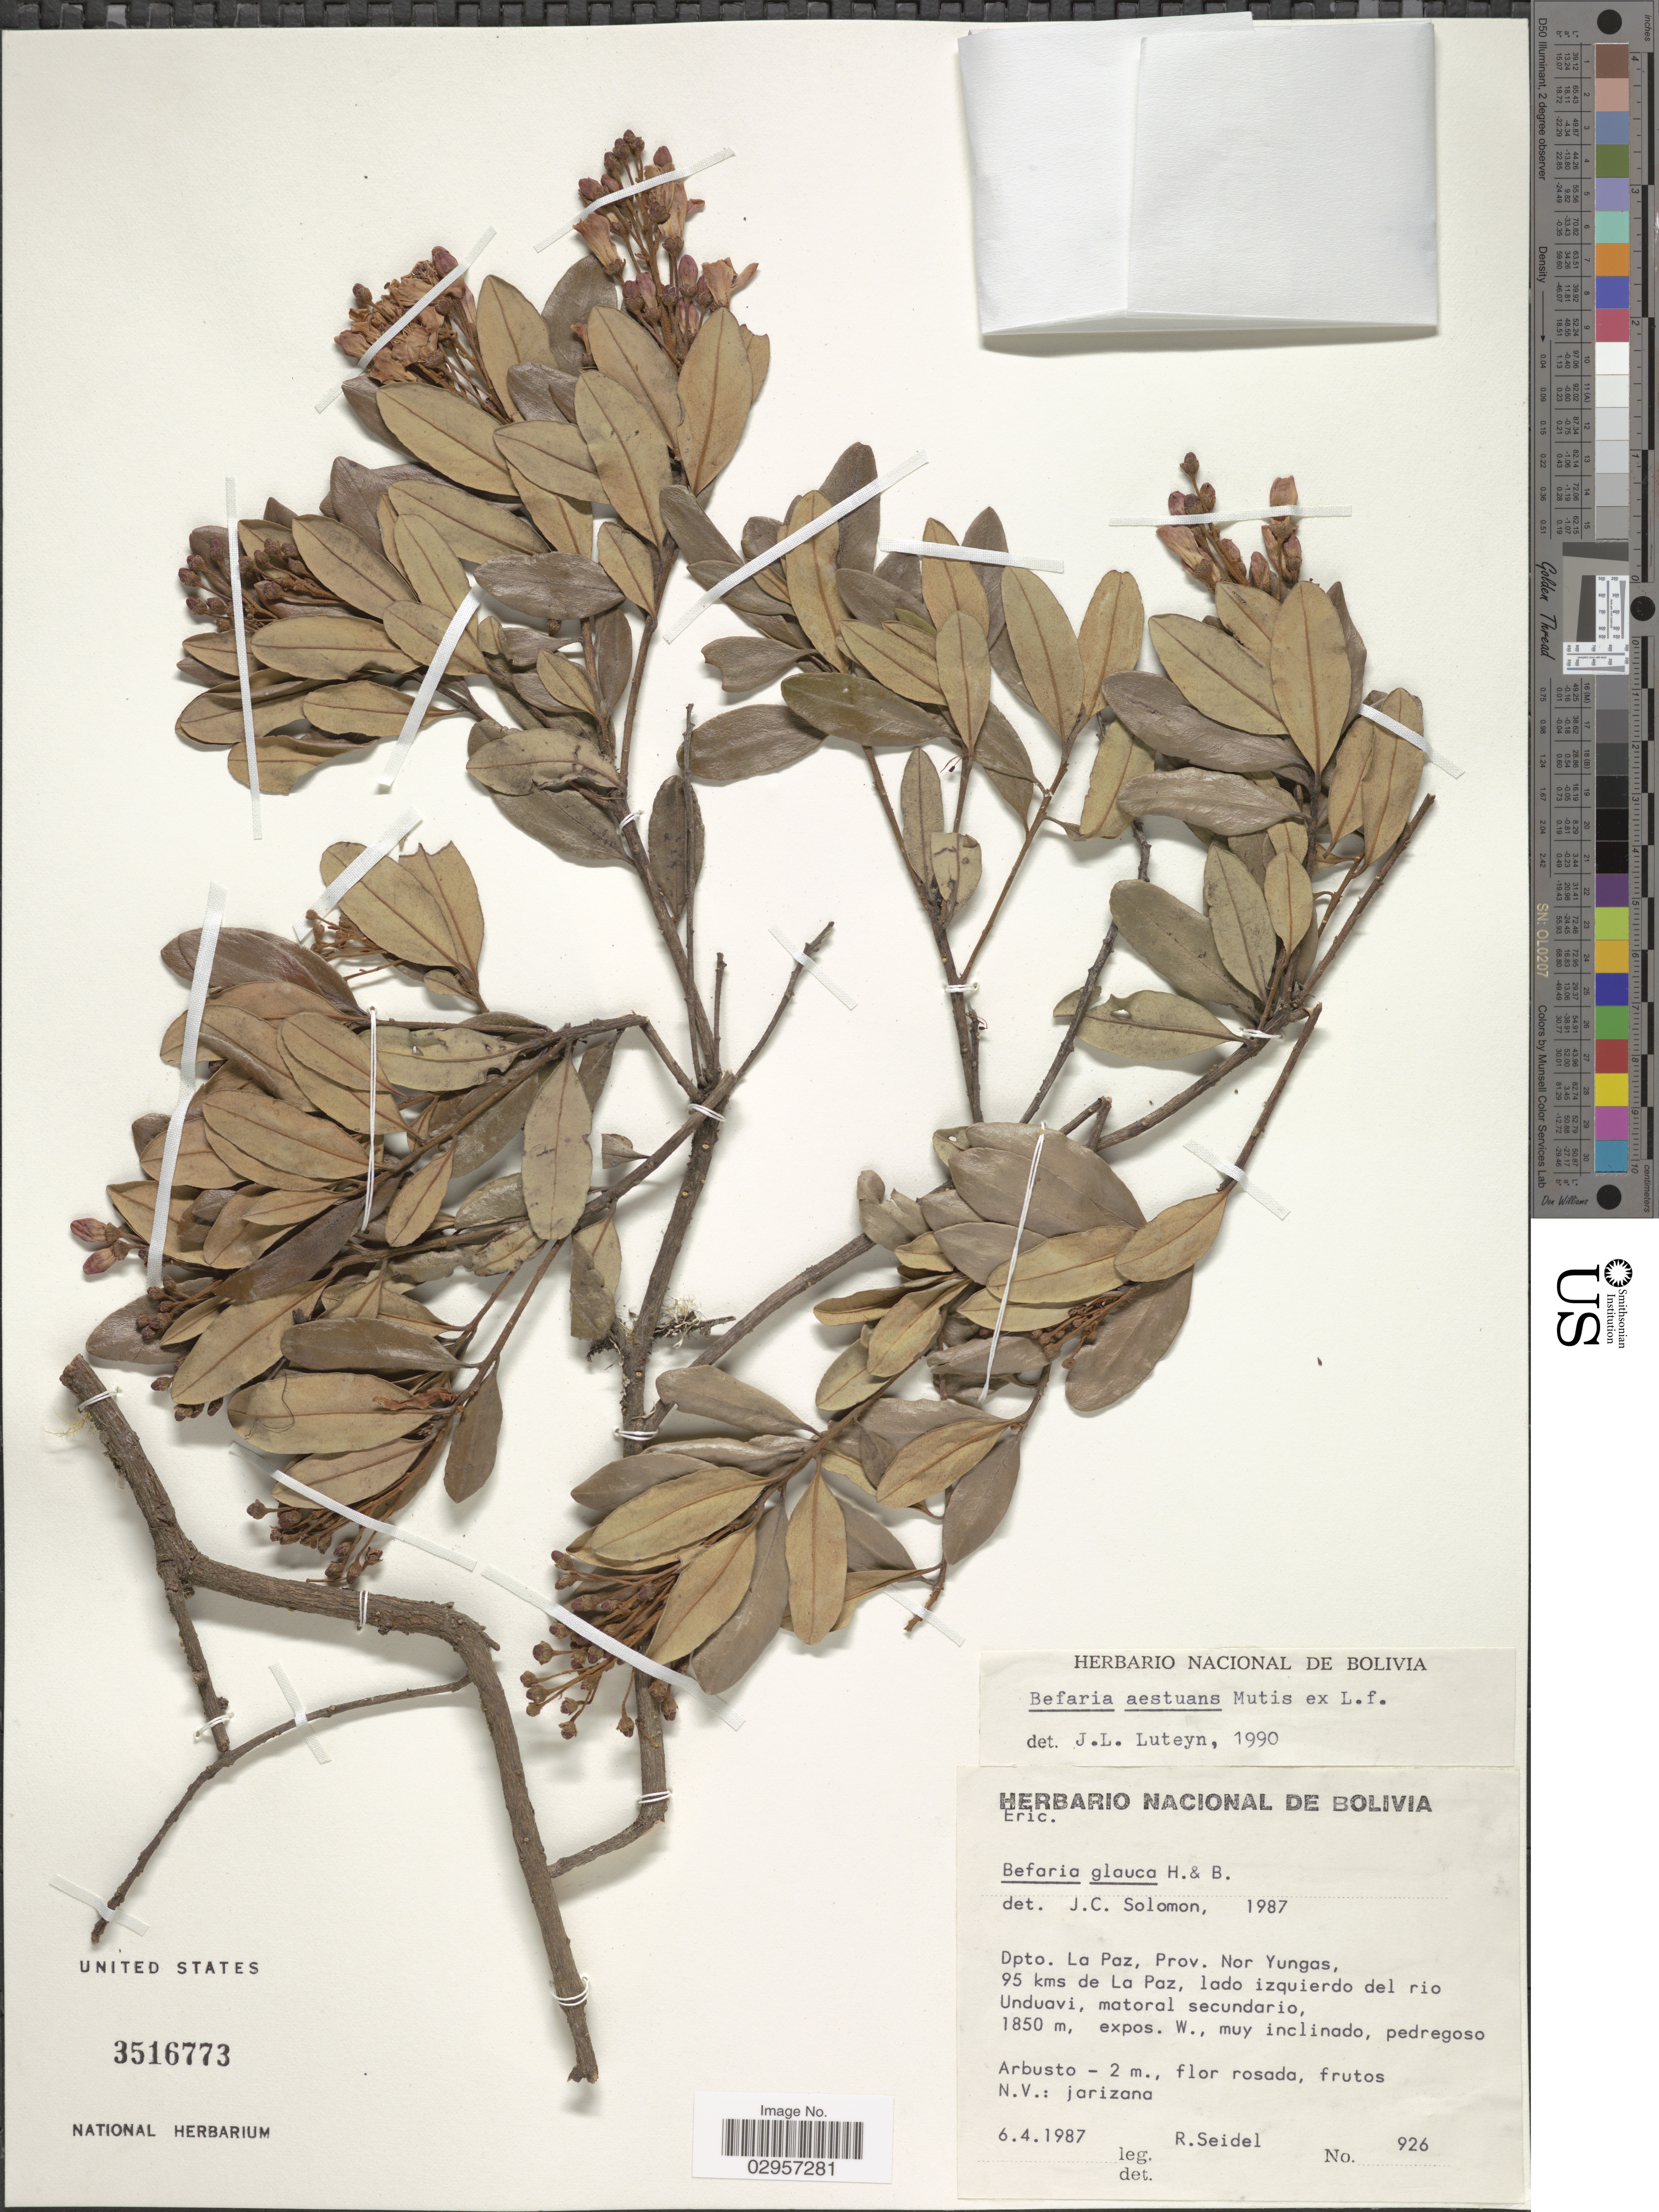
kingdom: Plantae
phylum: Tracheophyta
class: Magnoliopsida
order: Ericales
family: Ericaceae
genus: Befaria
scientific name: Befaria aestuans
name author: Mutis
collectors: R. Seidel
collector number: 926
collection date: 1987-04-06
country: Bolivia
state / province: La Paz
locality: Dpto. La Paz, Prov. Nor Yungas, 95 kms de La Paz, lado inquierdo del rio Unduavi.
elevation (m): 1850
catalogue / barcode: US 3516773